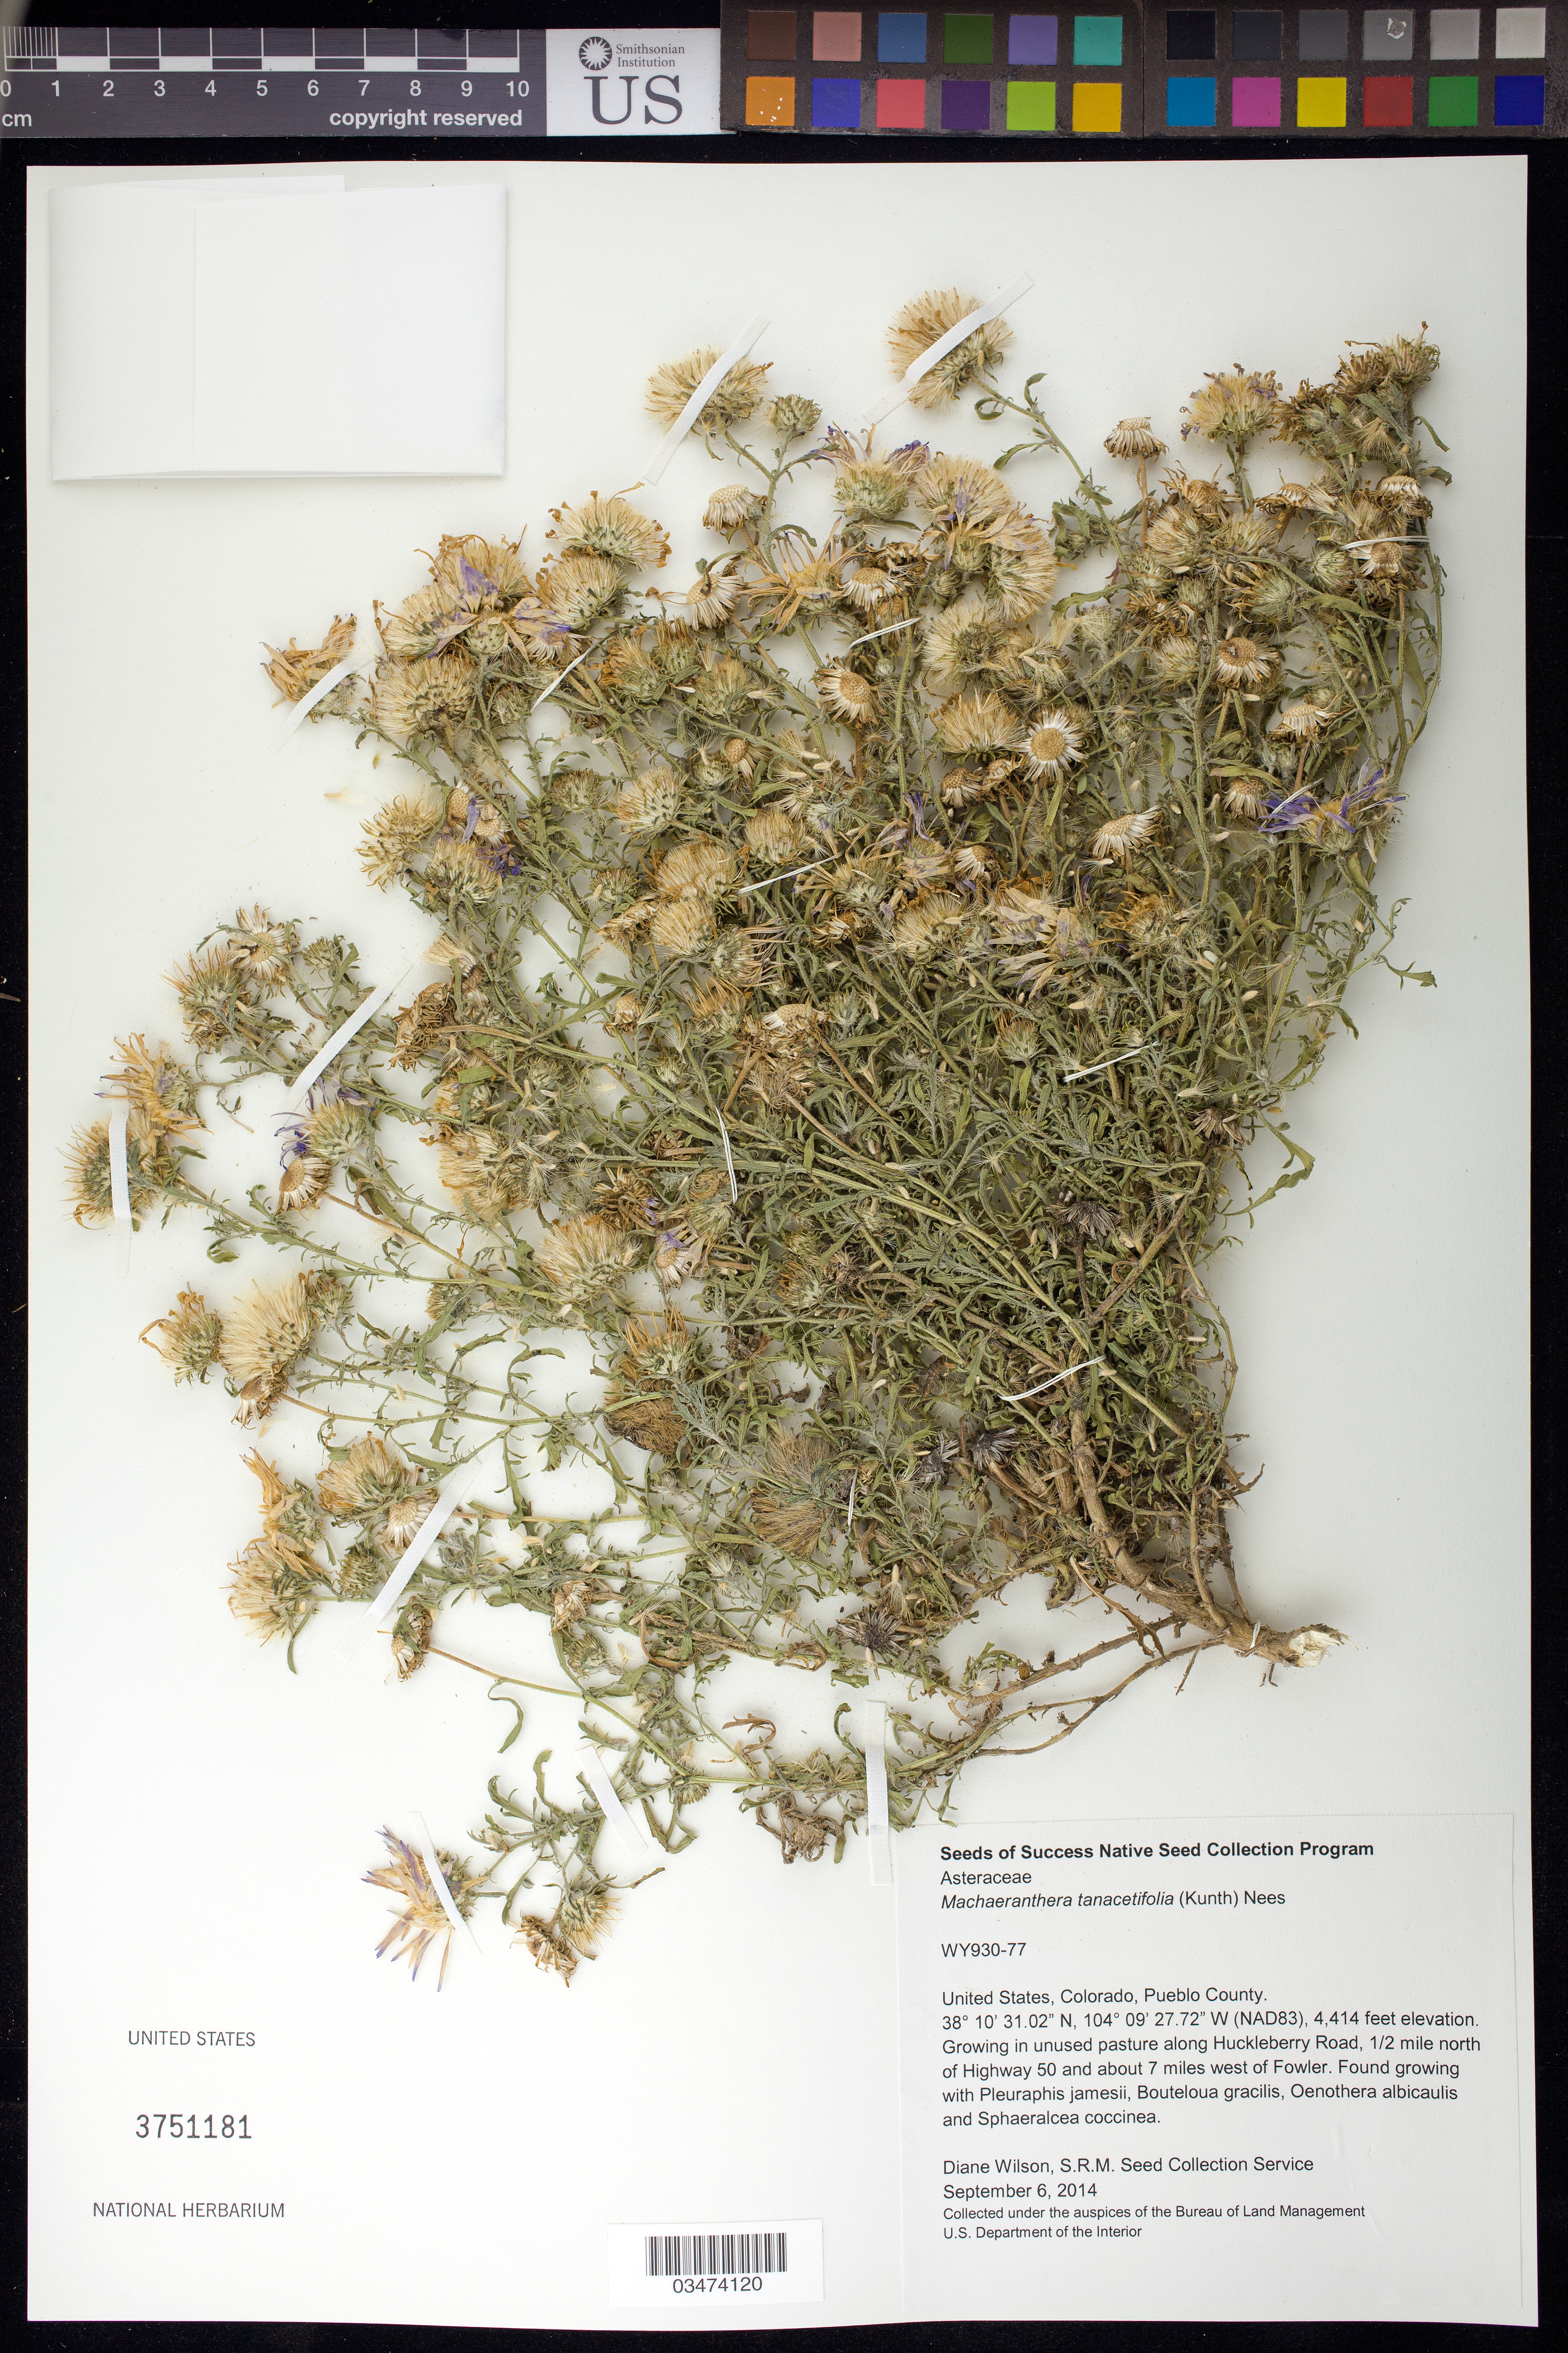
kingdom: Plantae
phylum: Tracheophyta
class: Magnoliopsida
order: Asterales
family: Asteraceae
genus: Machaeranthera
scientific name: Machaeranthera tanacetifolia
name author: (Kunth) Nees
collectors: D. Wilson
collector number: WY930-77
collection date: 2014-09-06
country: United States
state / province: Colorado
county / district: Pueblo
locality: Along Huckleberry Rd., 1/2 mile N of Hwy 50 and about 7 miles W of Flower.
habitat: Growing with Pleuraphis jamesii, Bouteloua gracilis, Oenothera albicaulis and Sphaeralcea coccinea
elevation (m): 1345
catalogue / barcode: US 3751181